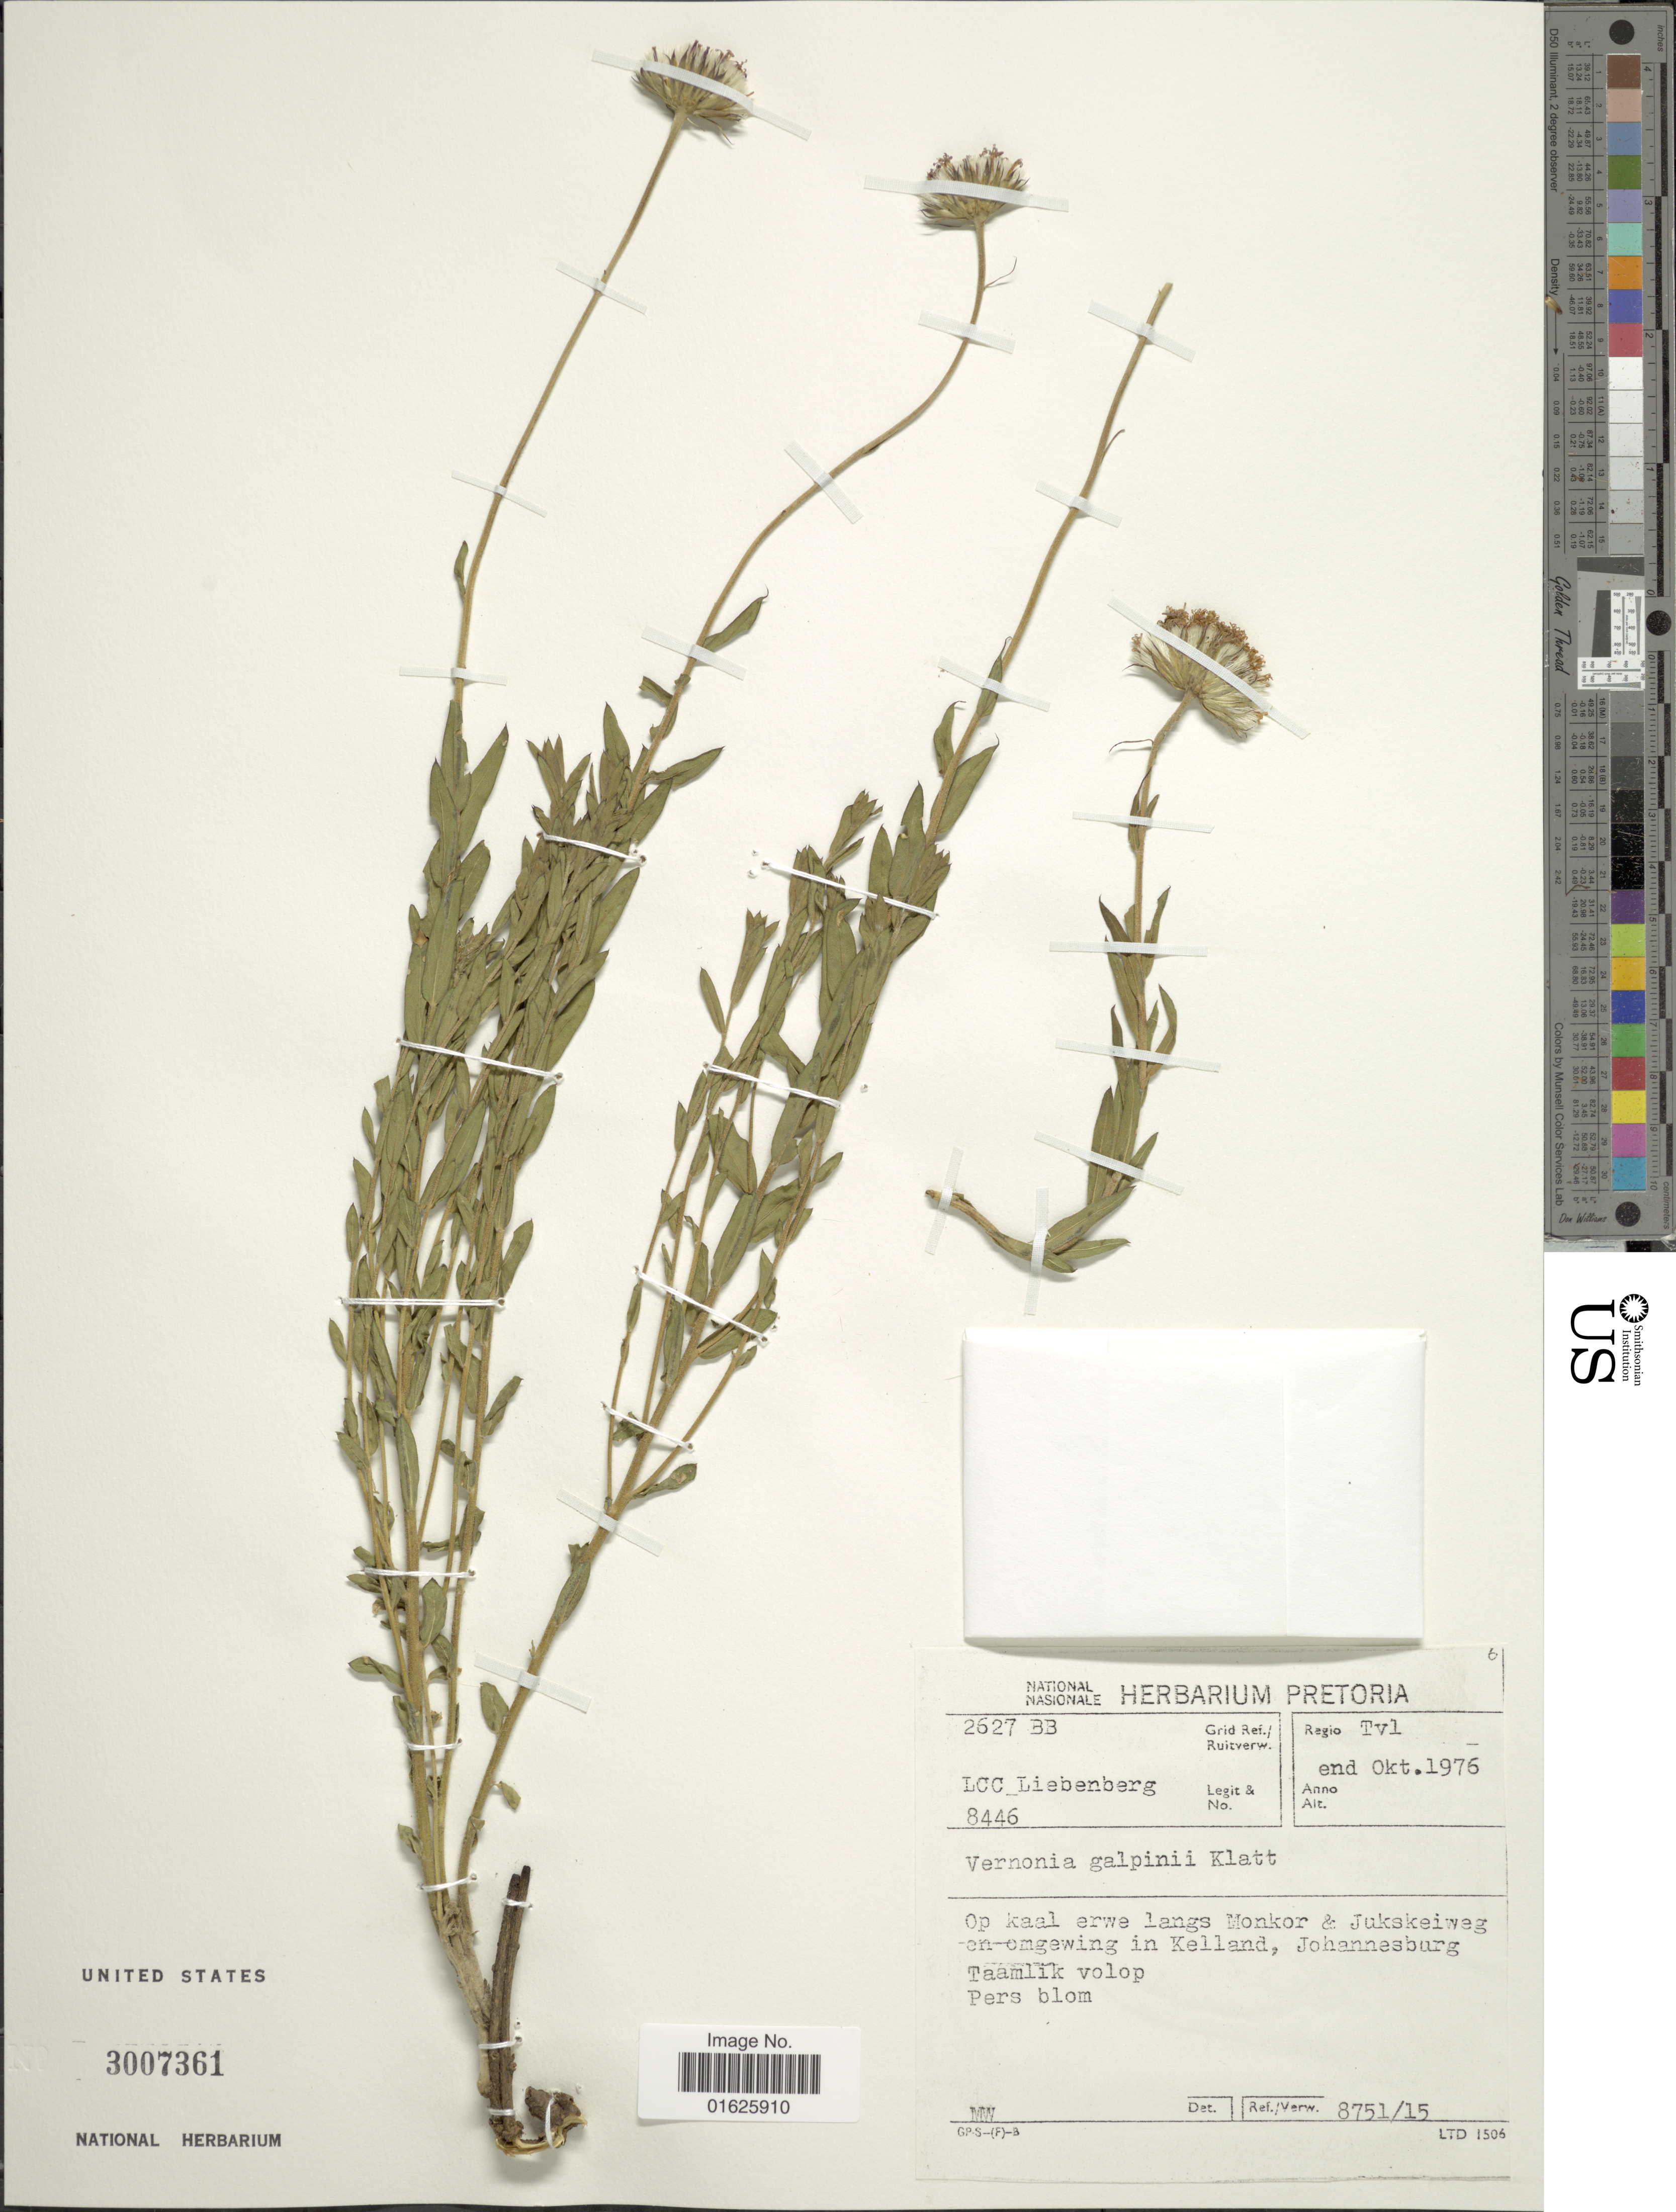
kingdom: Plantae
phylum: Tracheophyta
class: Magnoliopsida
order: Asterales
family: Asteraceae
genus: Hilliardiella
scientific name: Hilliardiella galpinii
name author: (Klatt) H. Rob.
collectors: L. Liebenberg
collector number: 8446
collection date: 1976-10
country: South Africa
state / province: Gauteng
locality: Regio Tvl, Op kaal erwe langs Monkor & Jukskeiweg en omgeving in Kelland, Johannesburg Taamlik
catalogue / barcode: US 3007361